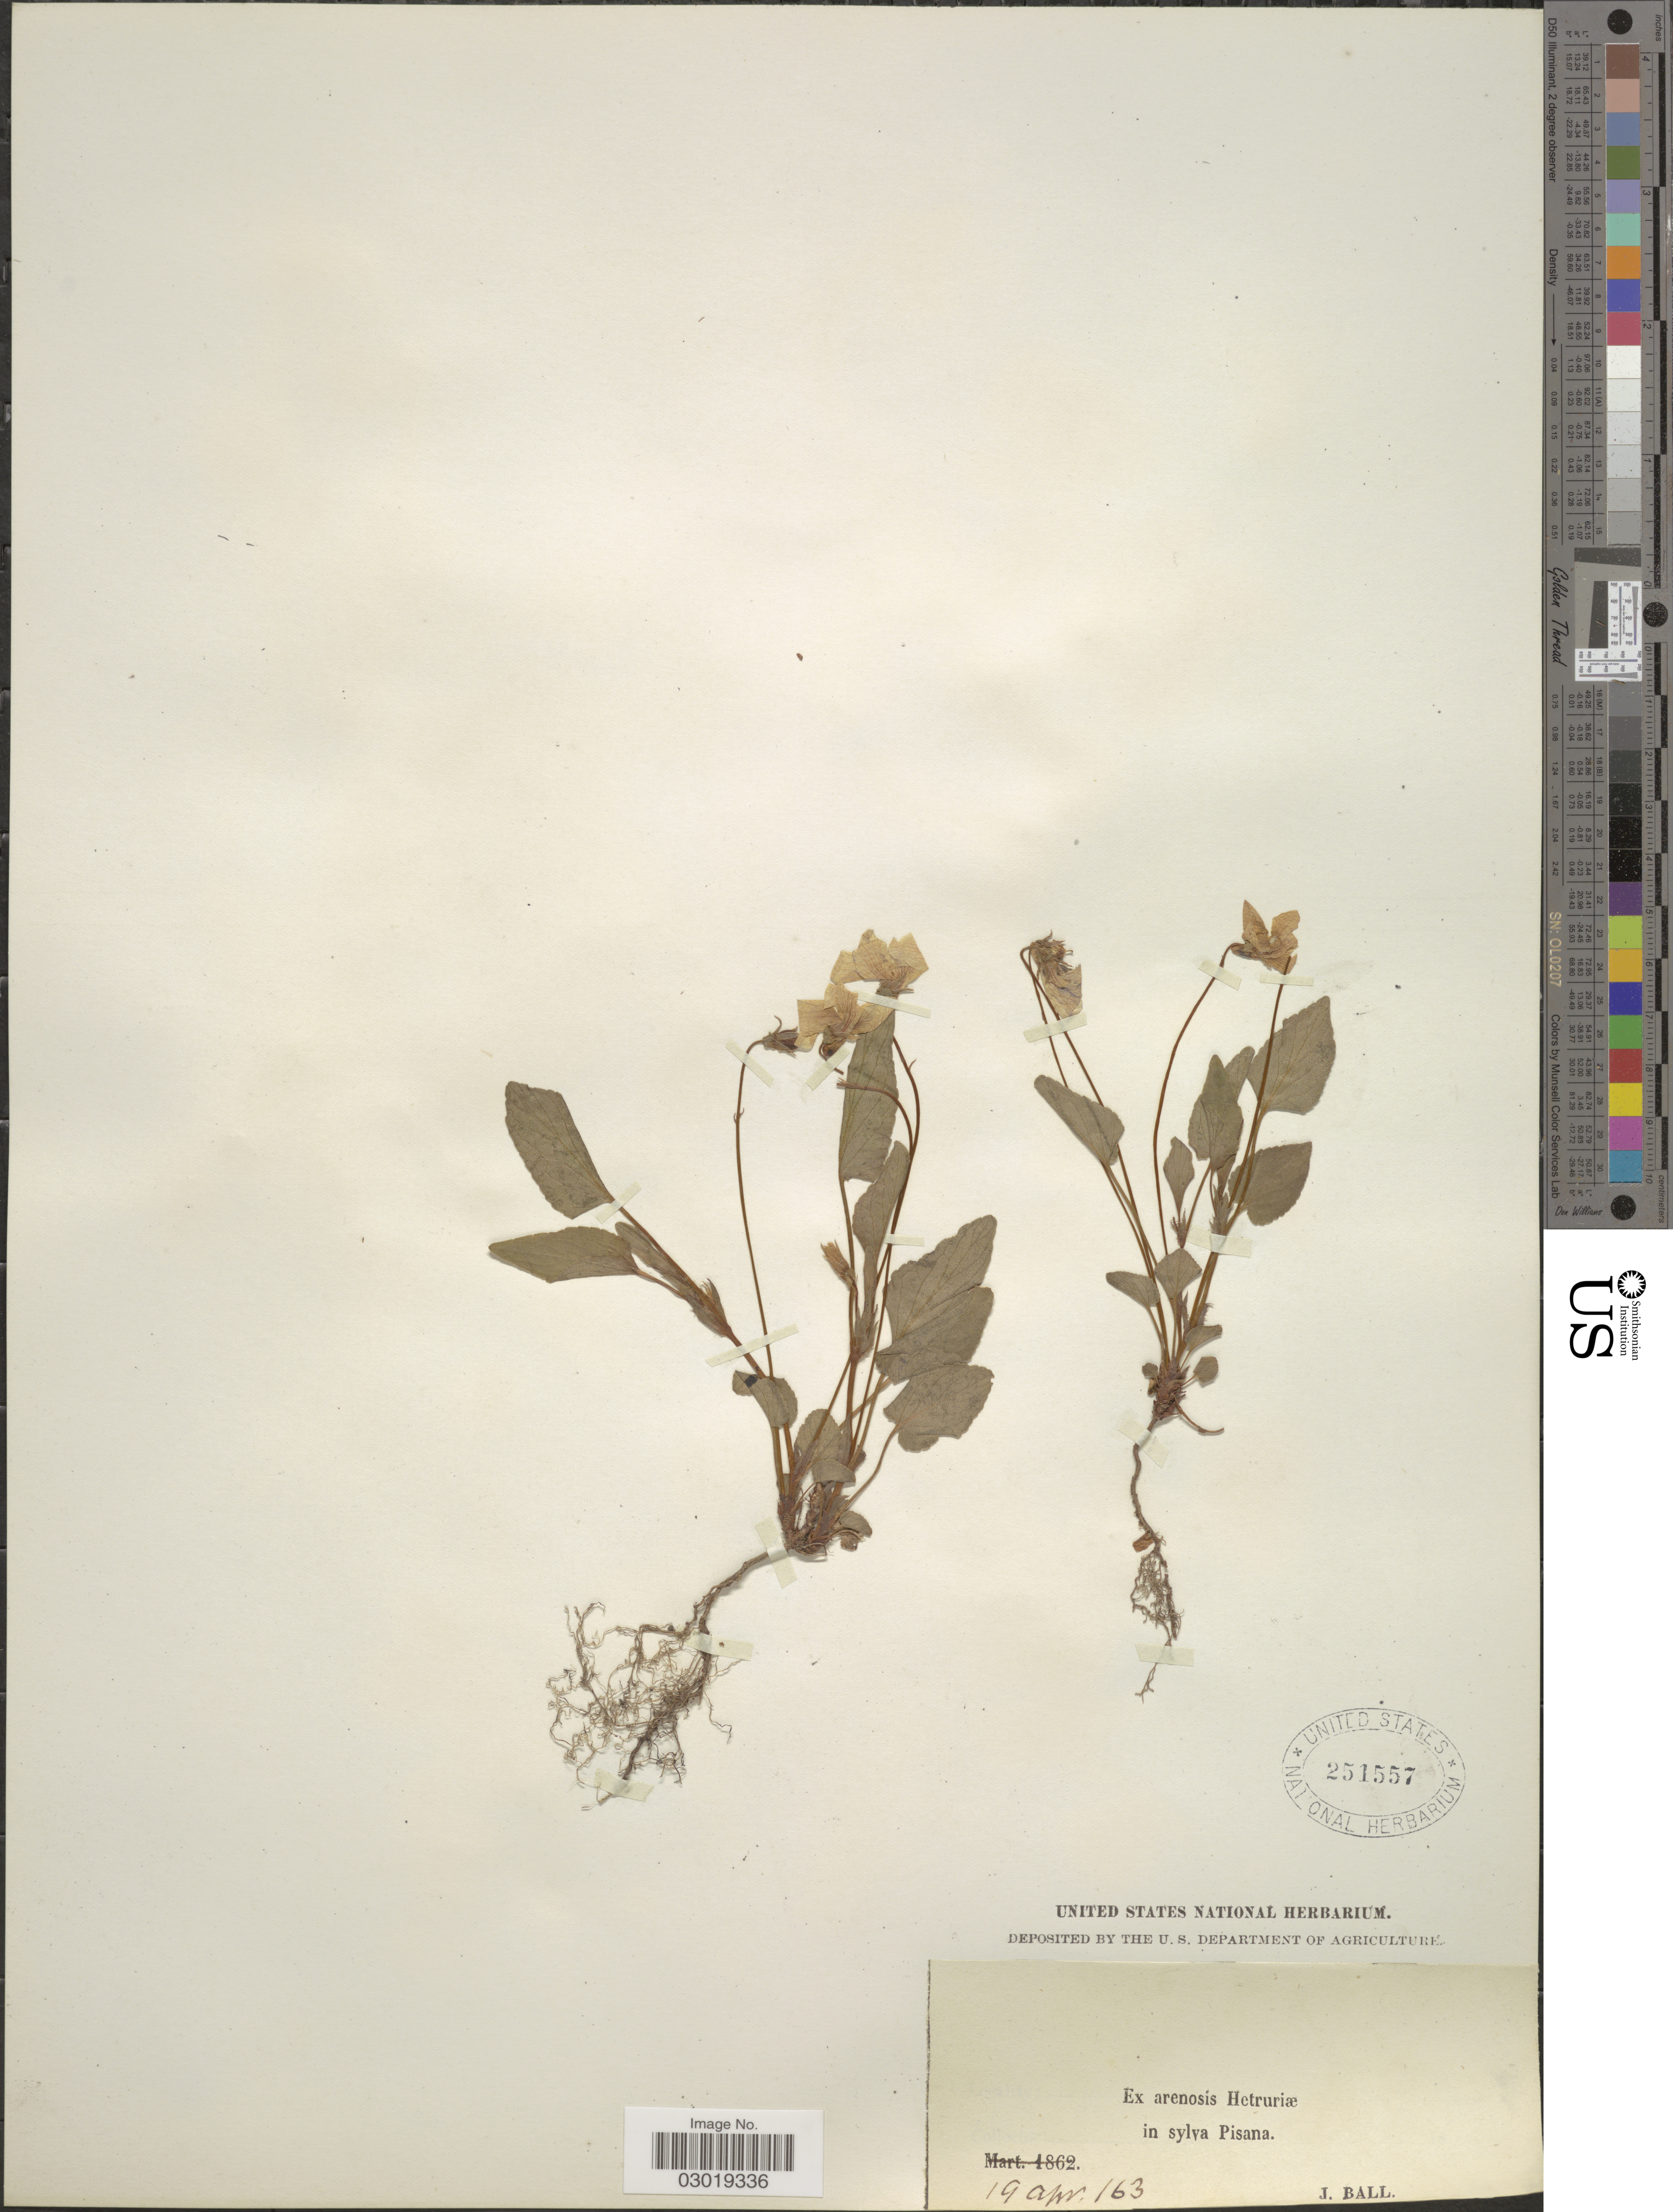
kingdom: Plantae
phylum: Tracheophyta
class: Magnoliopsida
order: Malpighiales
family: Violaceae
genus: Viola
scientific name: Viola sp.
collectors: J. Ball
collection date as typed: Transcribed d/m/y: 19/4/63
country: Italy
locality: Arenosis Hetruriæ in sylva Pisana.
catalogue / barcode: US 251557